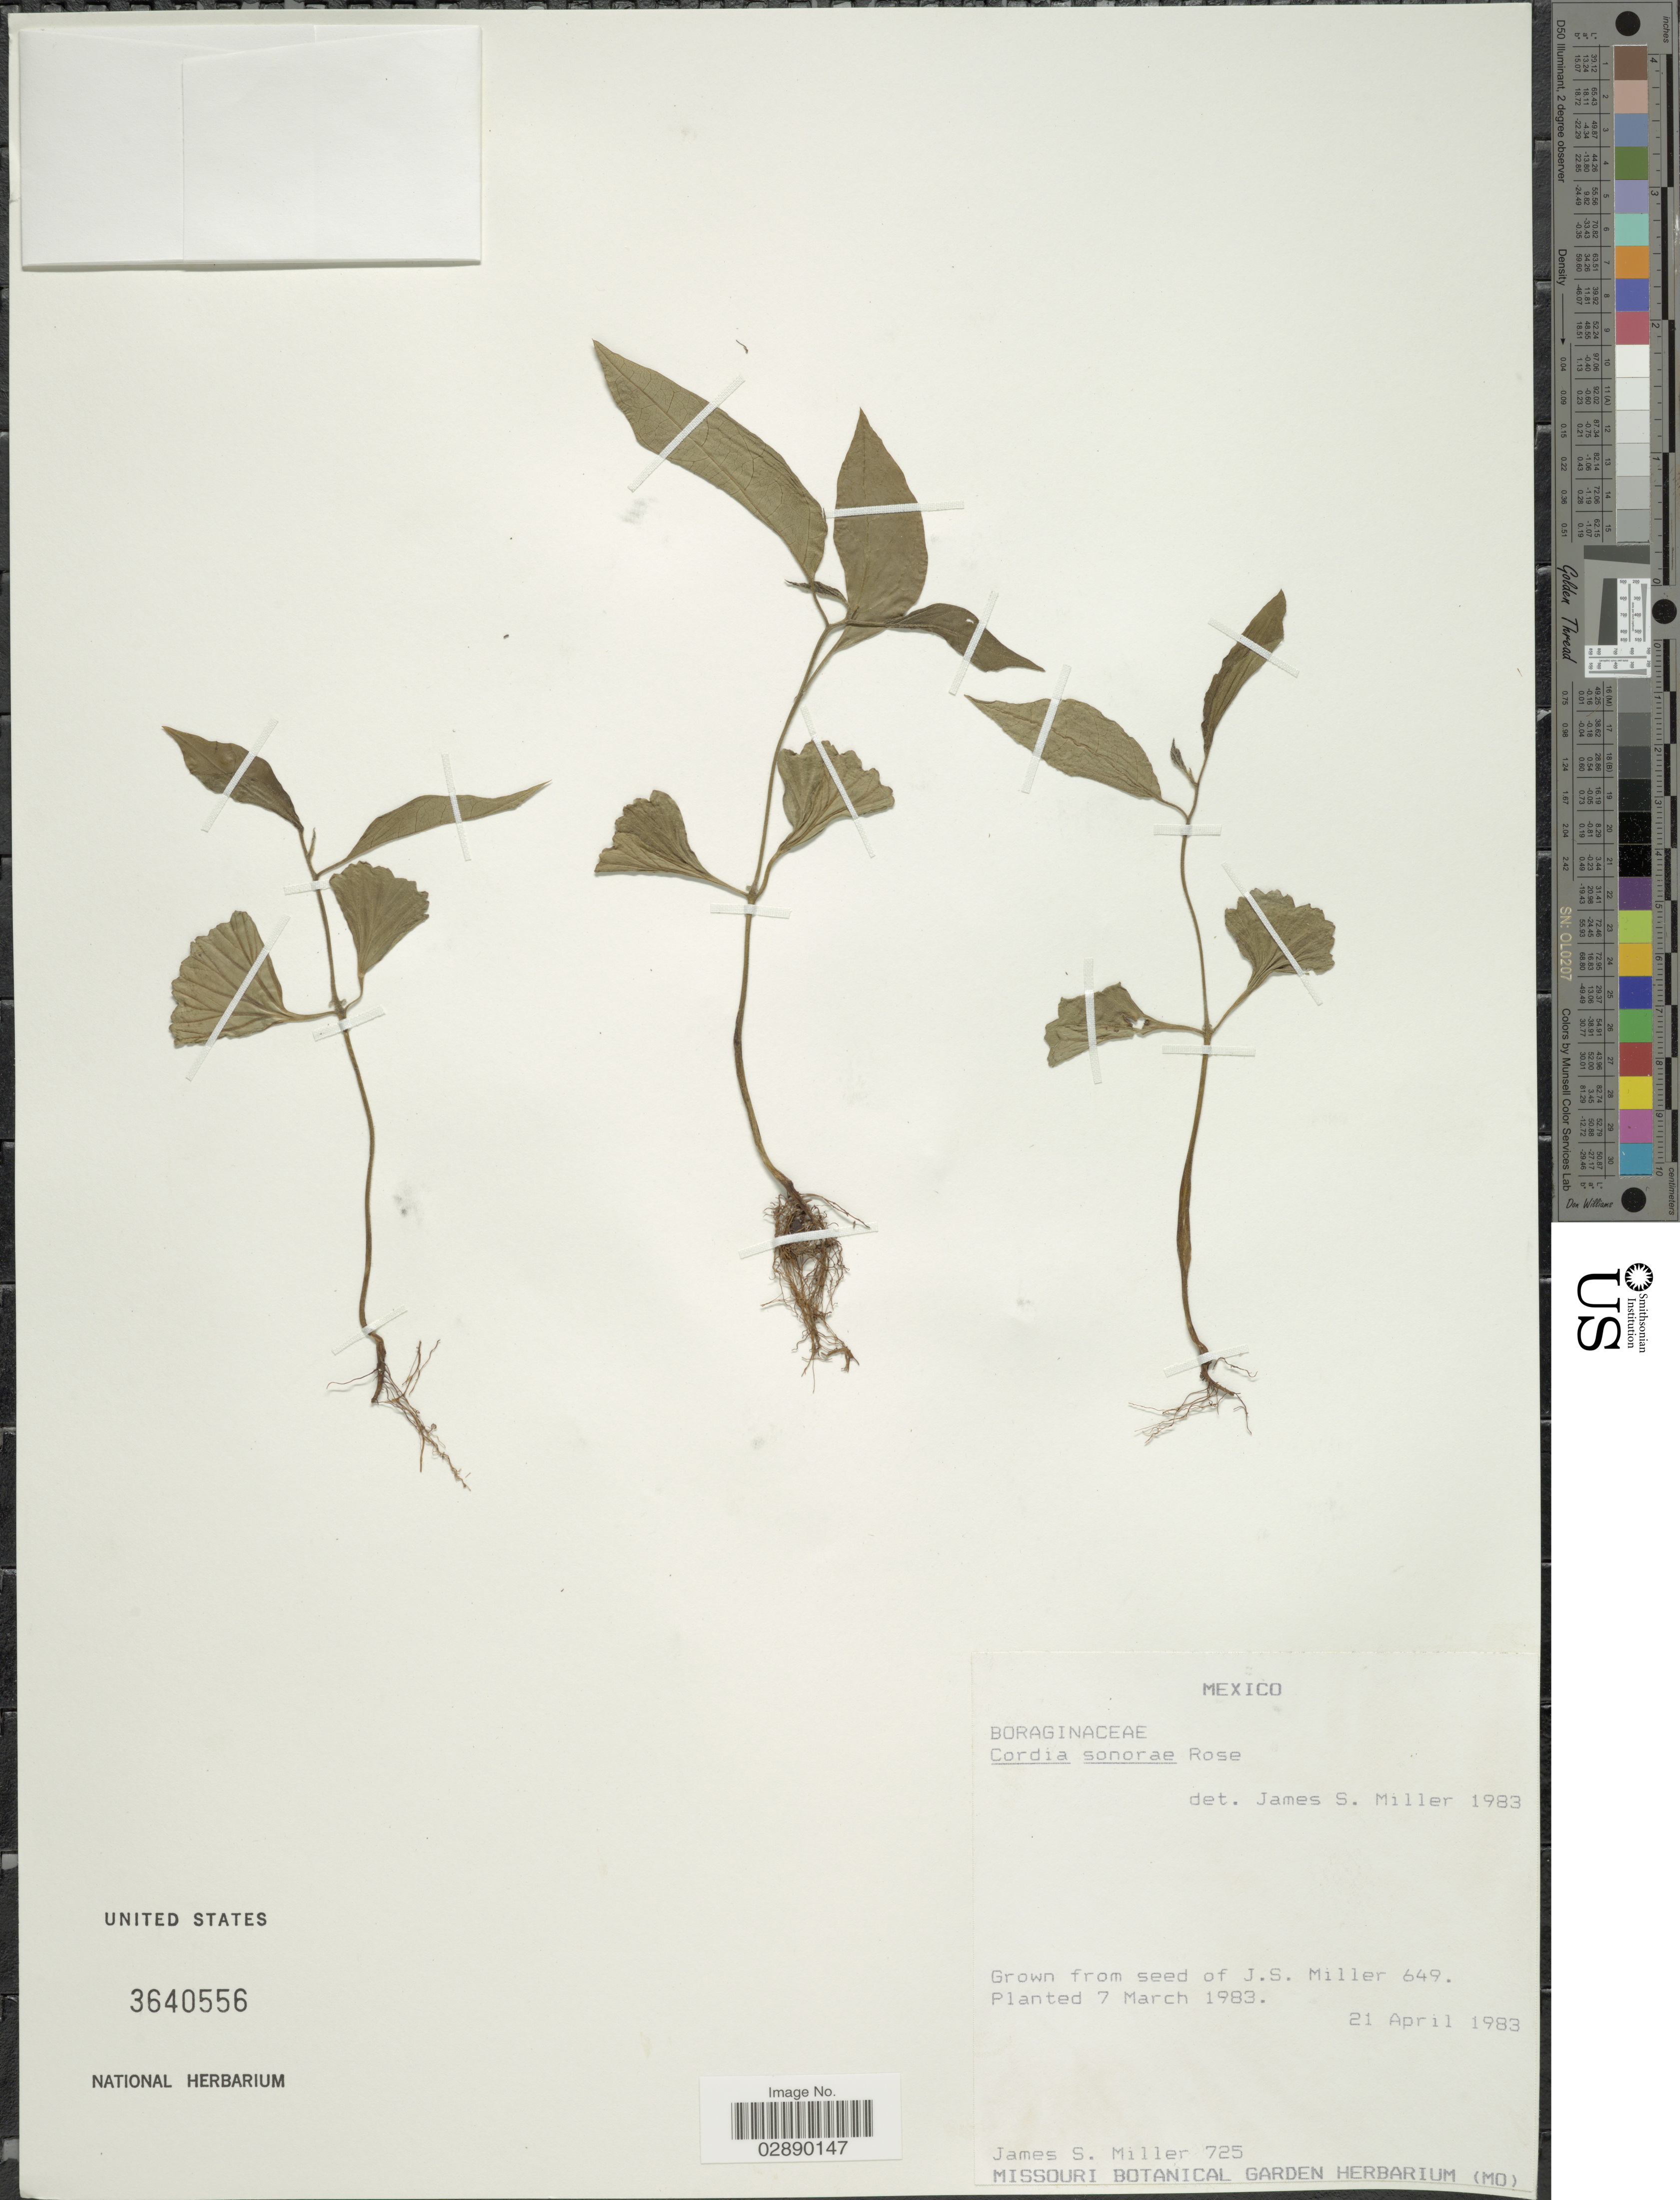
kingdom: Plantae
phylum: Tracheophyta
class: Magnoliopsida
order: Boraginales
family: Cordiaceae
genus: Cordia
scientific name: Cordia sonorae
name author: Rose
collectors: J. S. Miller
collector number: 725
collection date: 1983-04-21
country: Mexico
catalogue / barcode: US 3640556